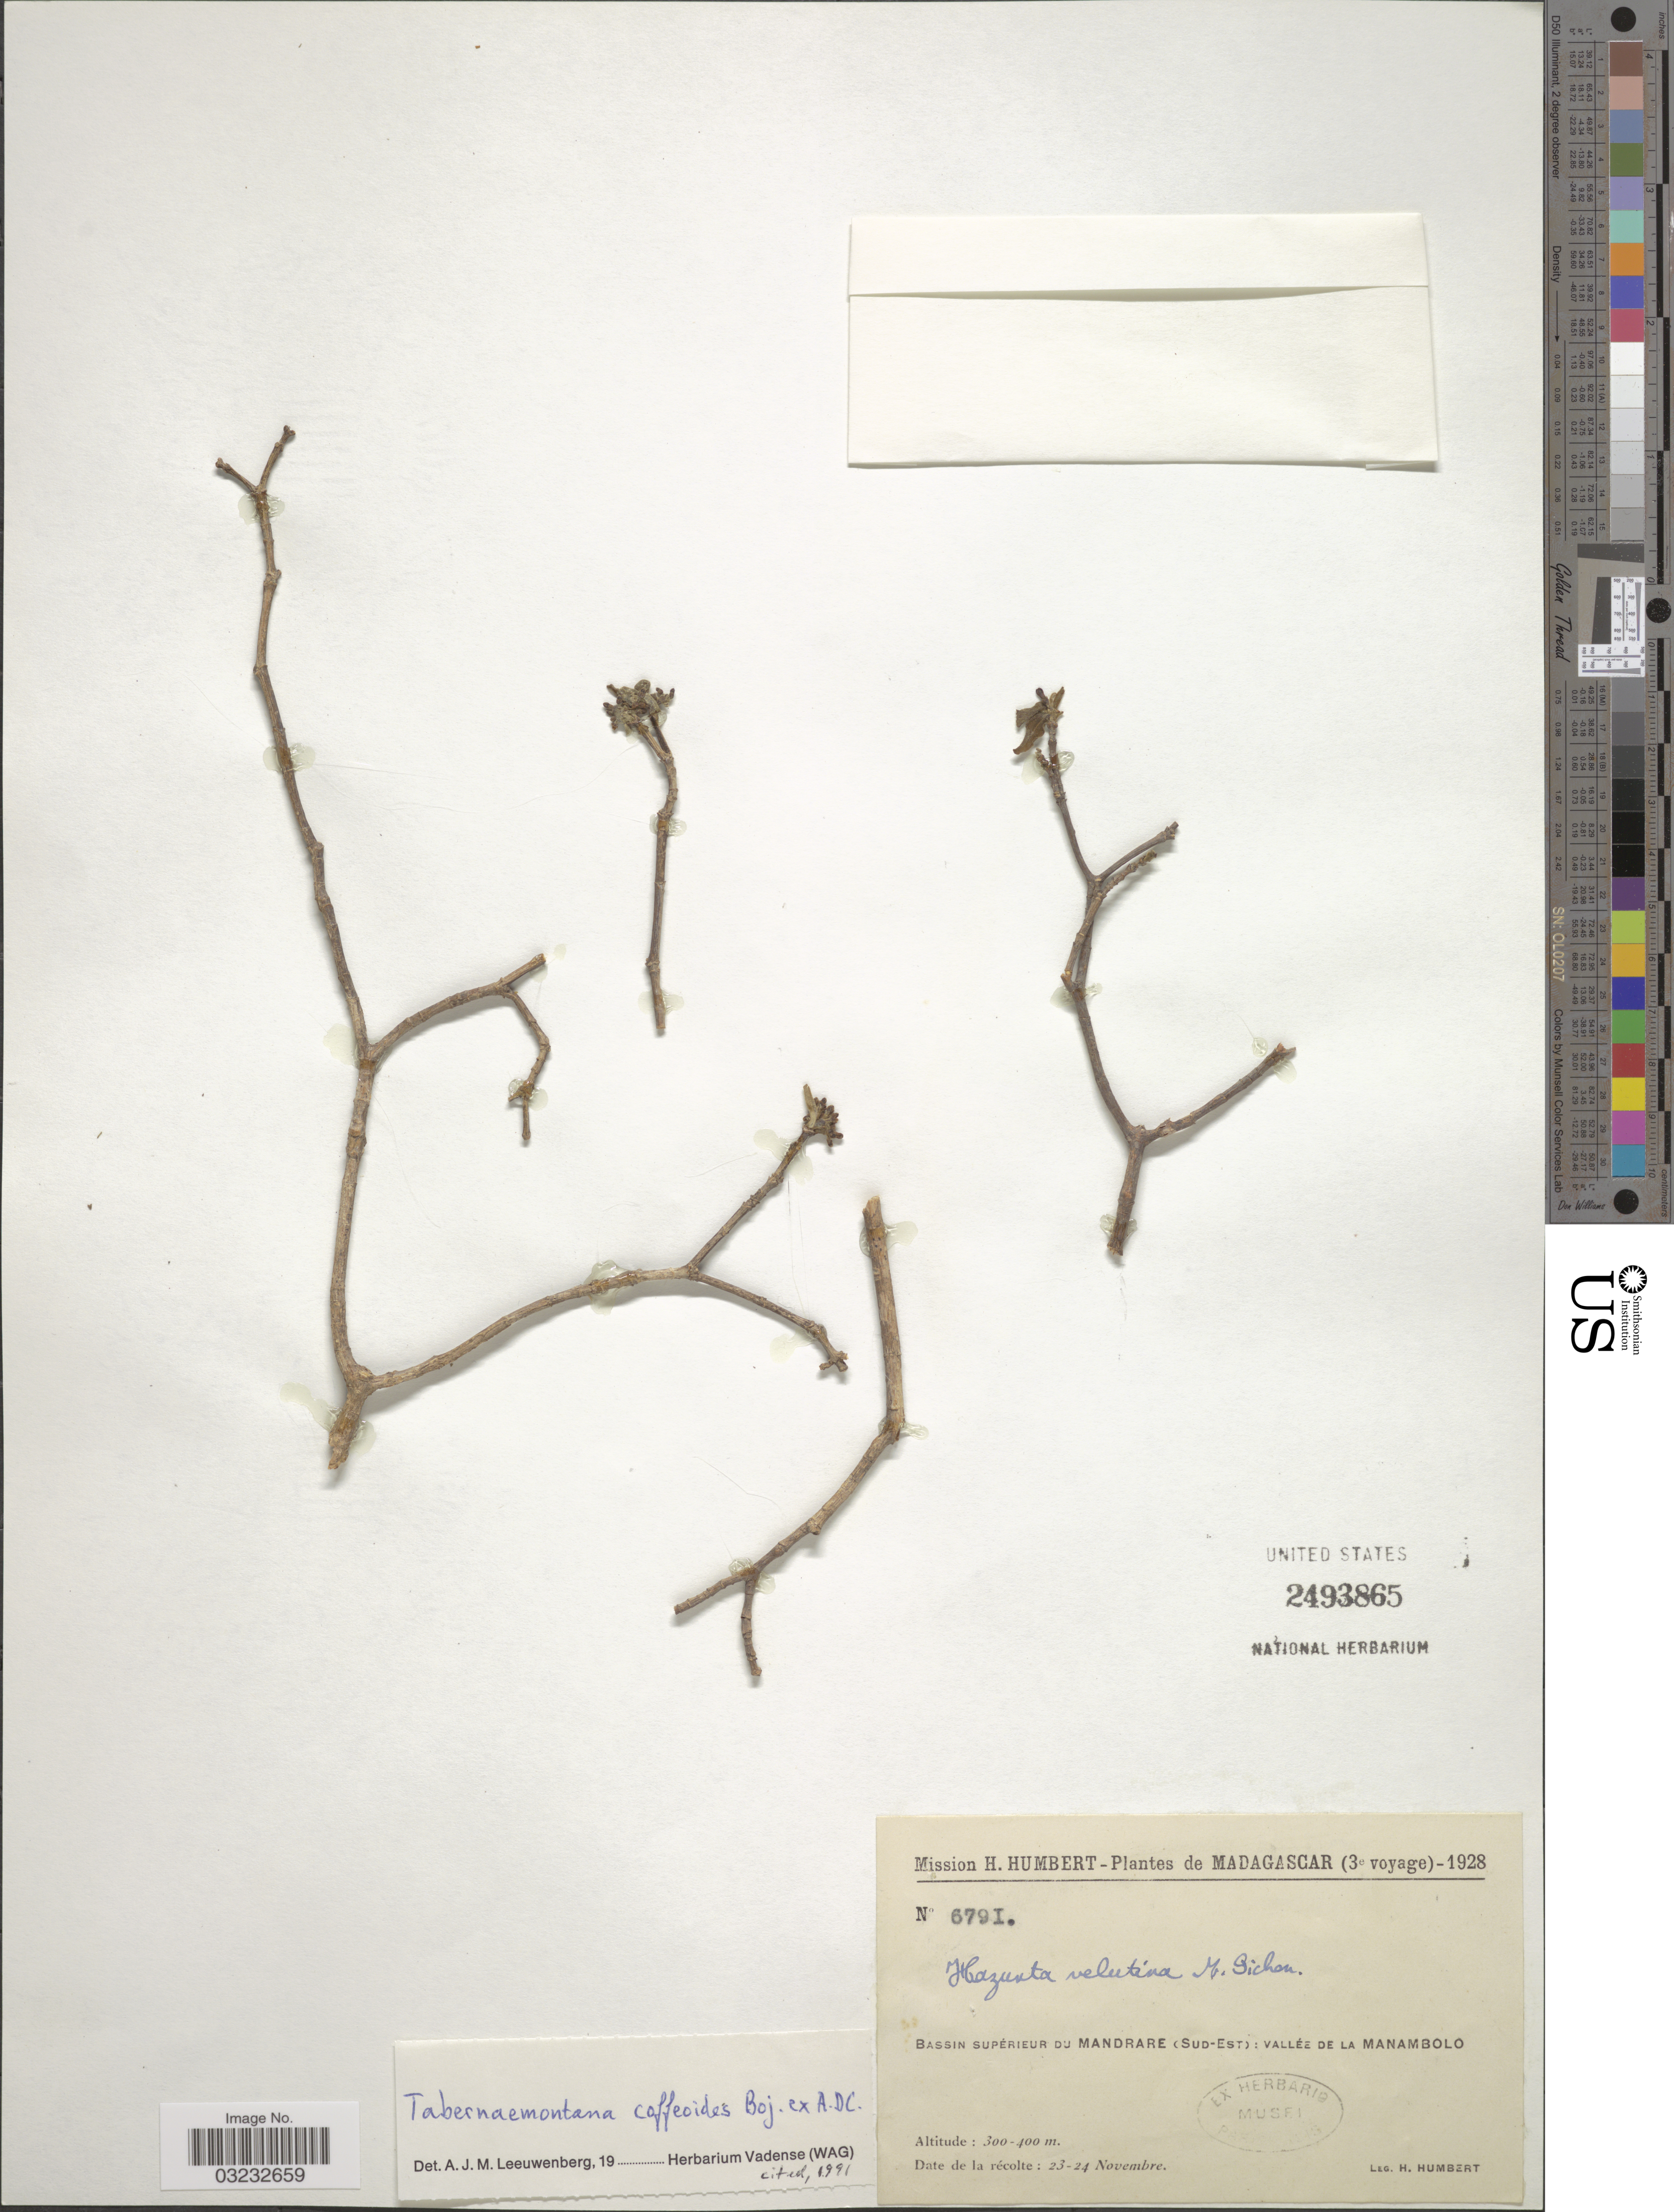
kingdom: Plantae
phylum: Tracheophyta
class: Magnoliopsida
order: Gentianales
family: Apocynaceae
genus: Tabernaemontana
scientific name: Tabernaemontana coffeoides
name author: Bojer ex A. DC.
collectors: H. Humbert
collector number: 6791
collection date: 1928-11-23/1928-11-24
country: Madagascar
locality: Bassin supérieur du Mandrare (Sud-Est): vallée de la Manambolo.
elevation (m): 300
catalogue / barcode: US 2493865